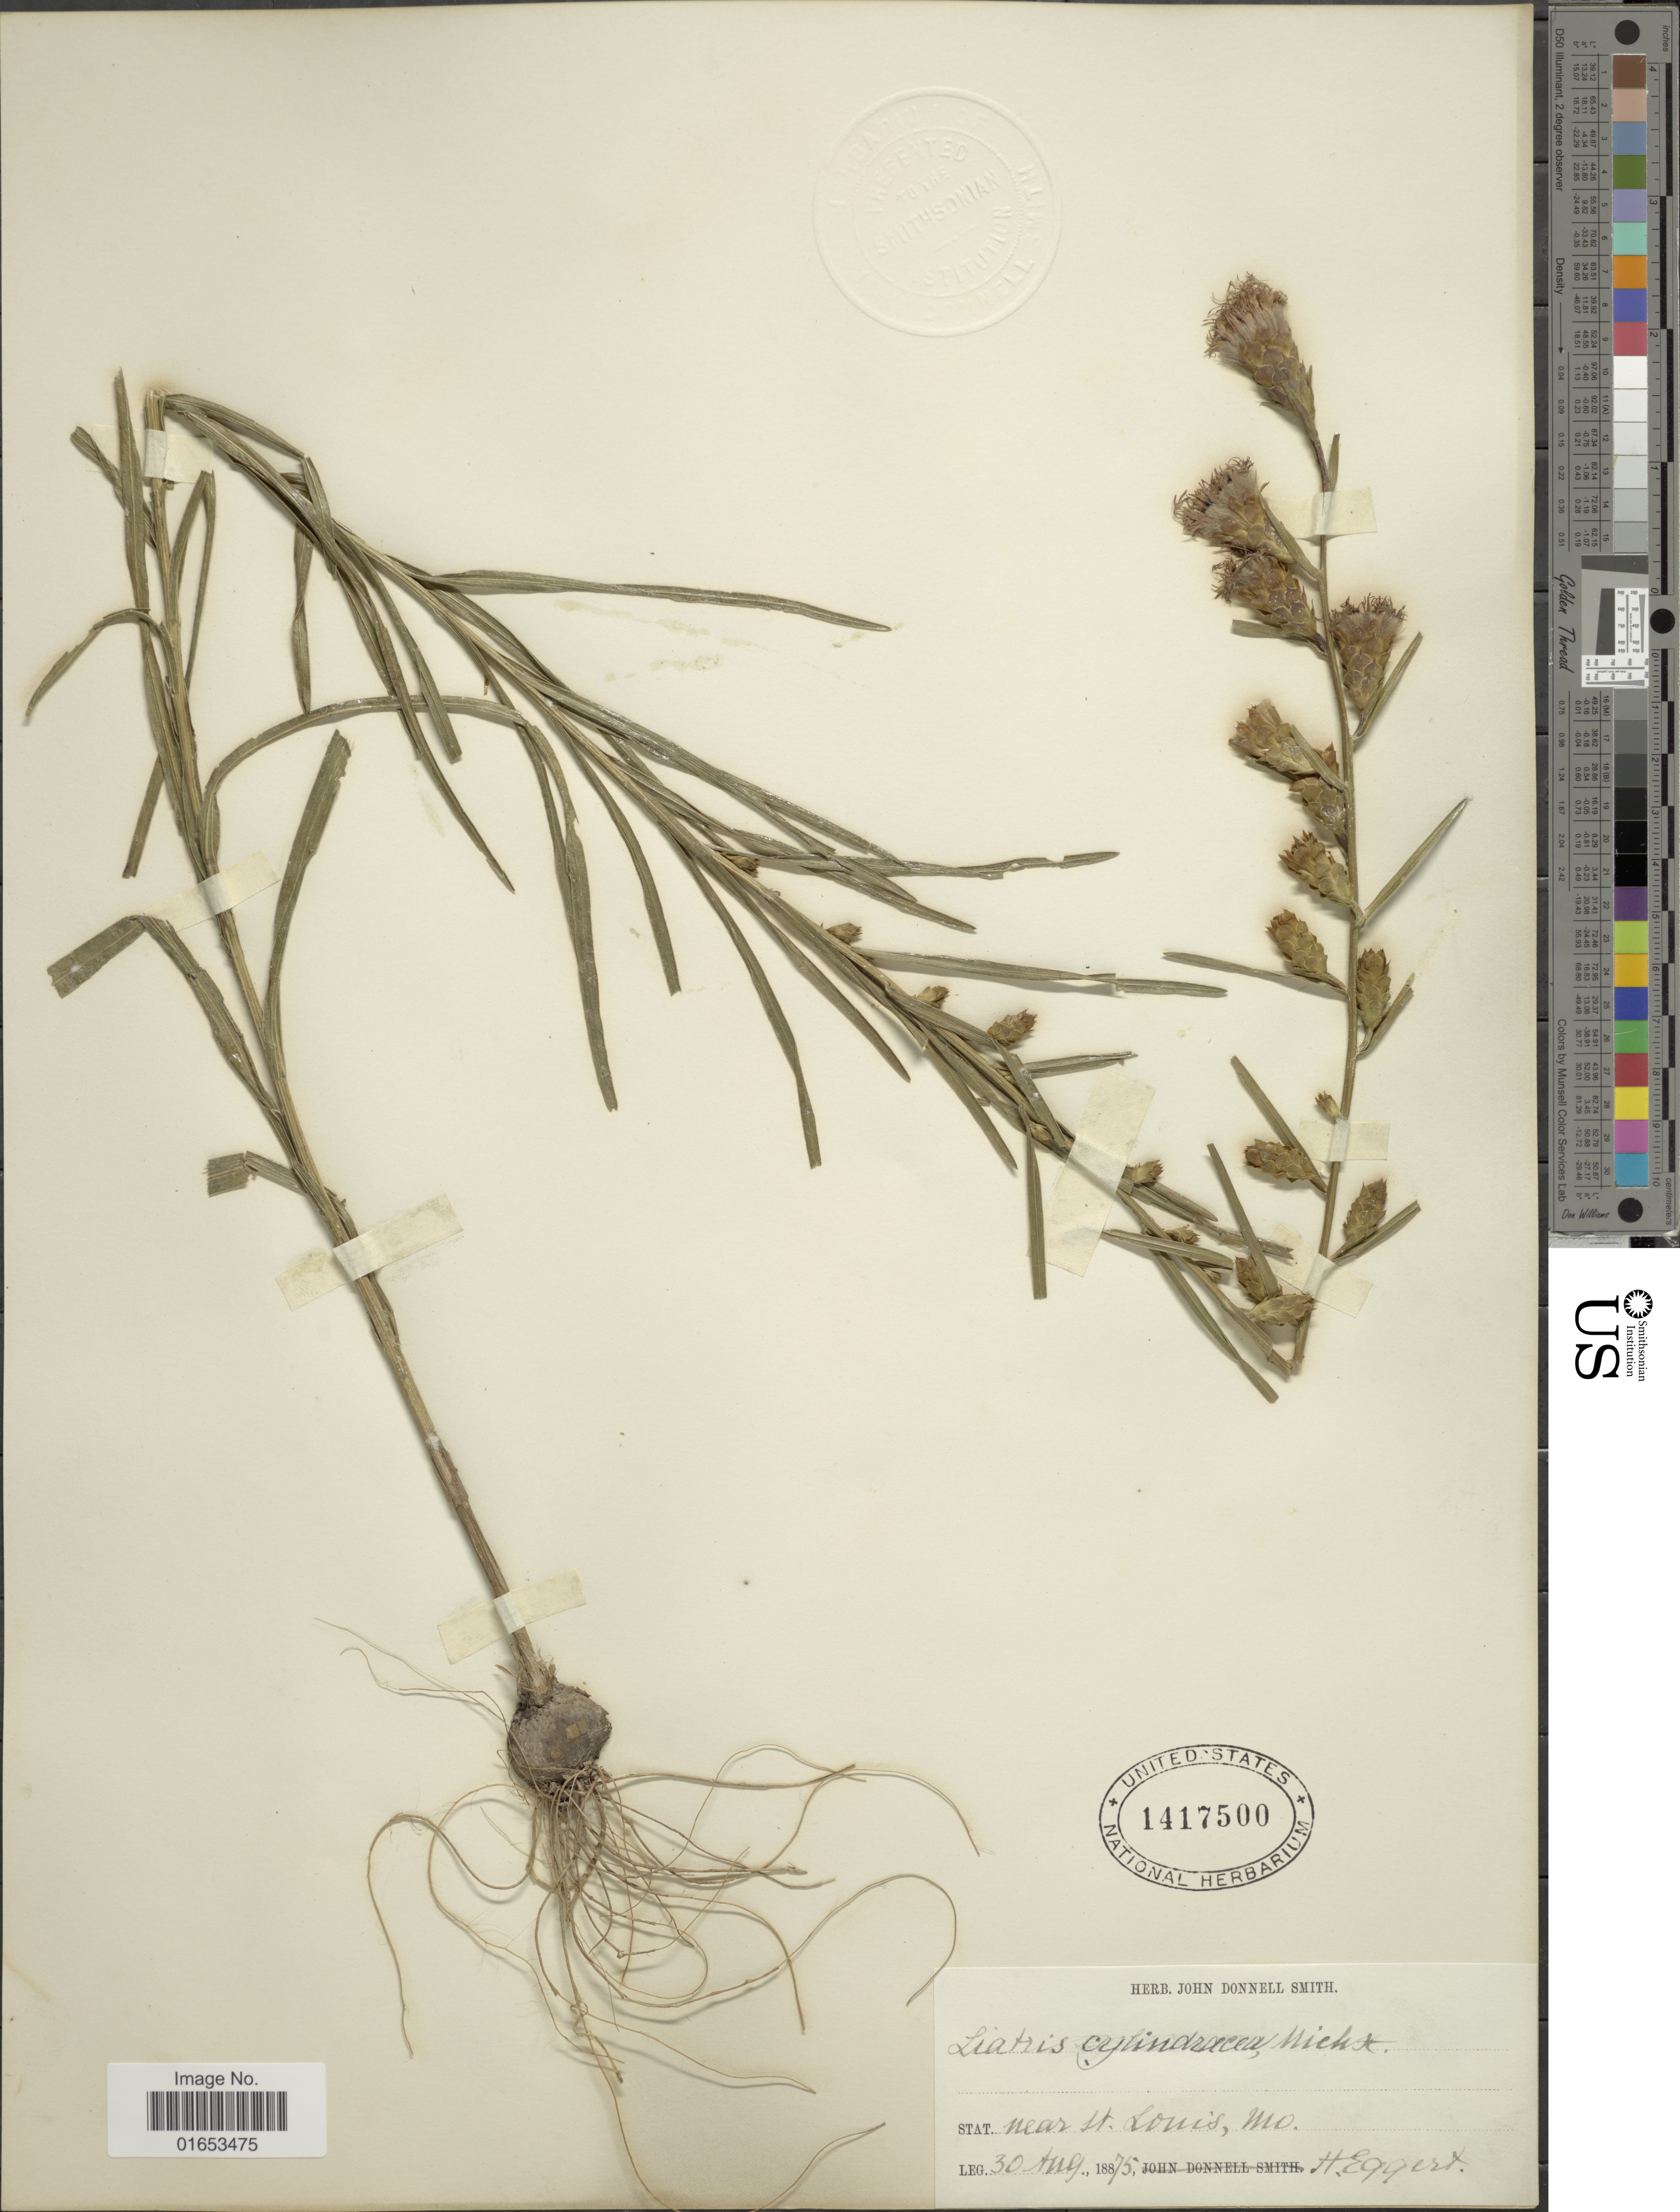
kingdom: Plantae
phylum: Tracheophyta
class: Magnoliopsida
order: Asterales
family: Asteraceae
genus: Liatris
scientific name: Liatris cylindracea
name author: Michaux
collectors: H. Eggert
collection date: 1875-08-30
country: United States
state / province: Missouri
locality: Near St. Louis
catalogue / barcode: US 1417500